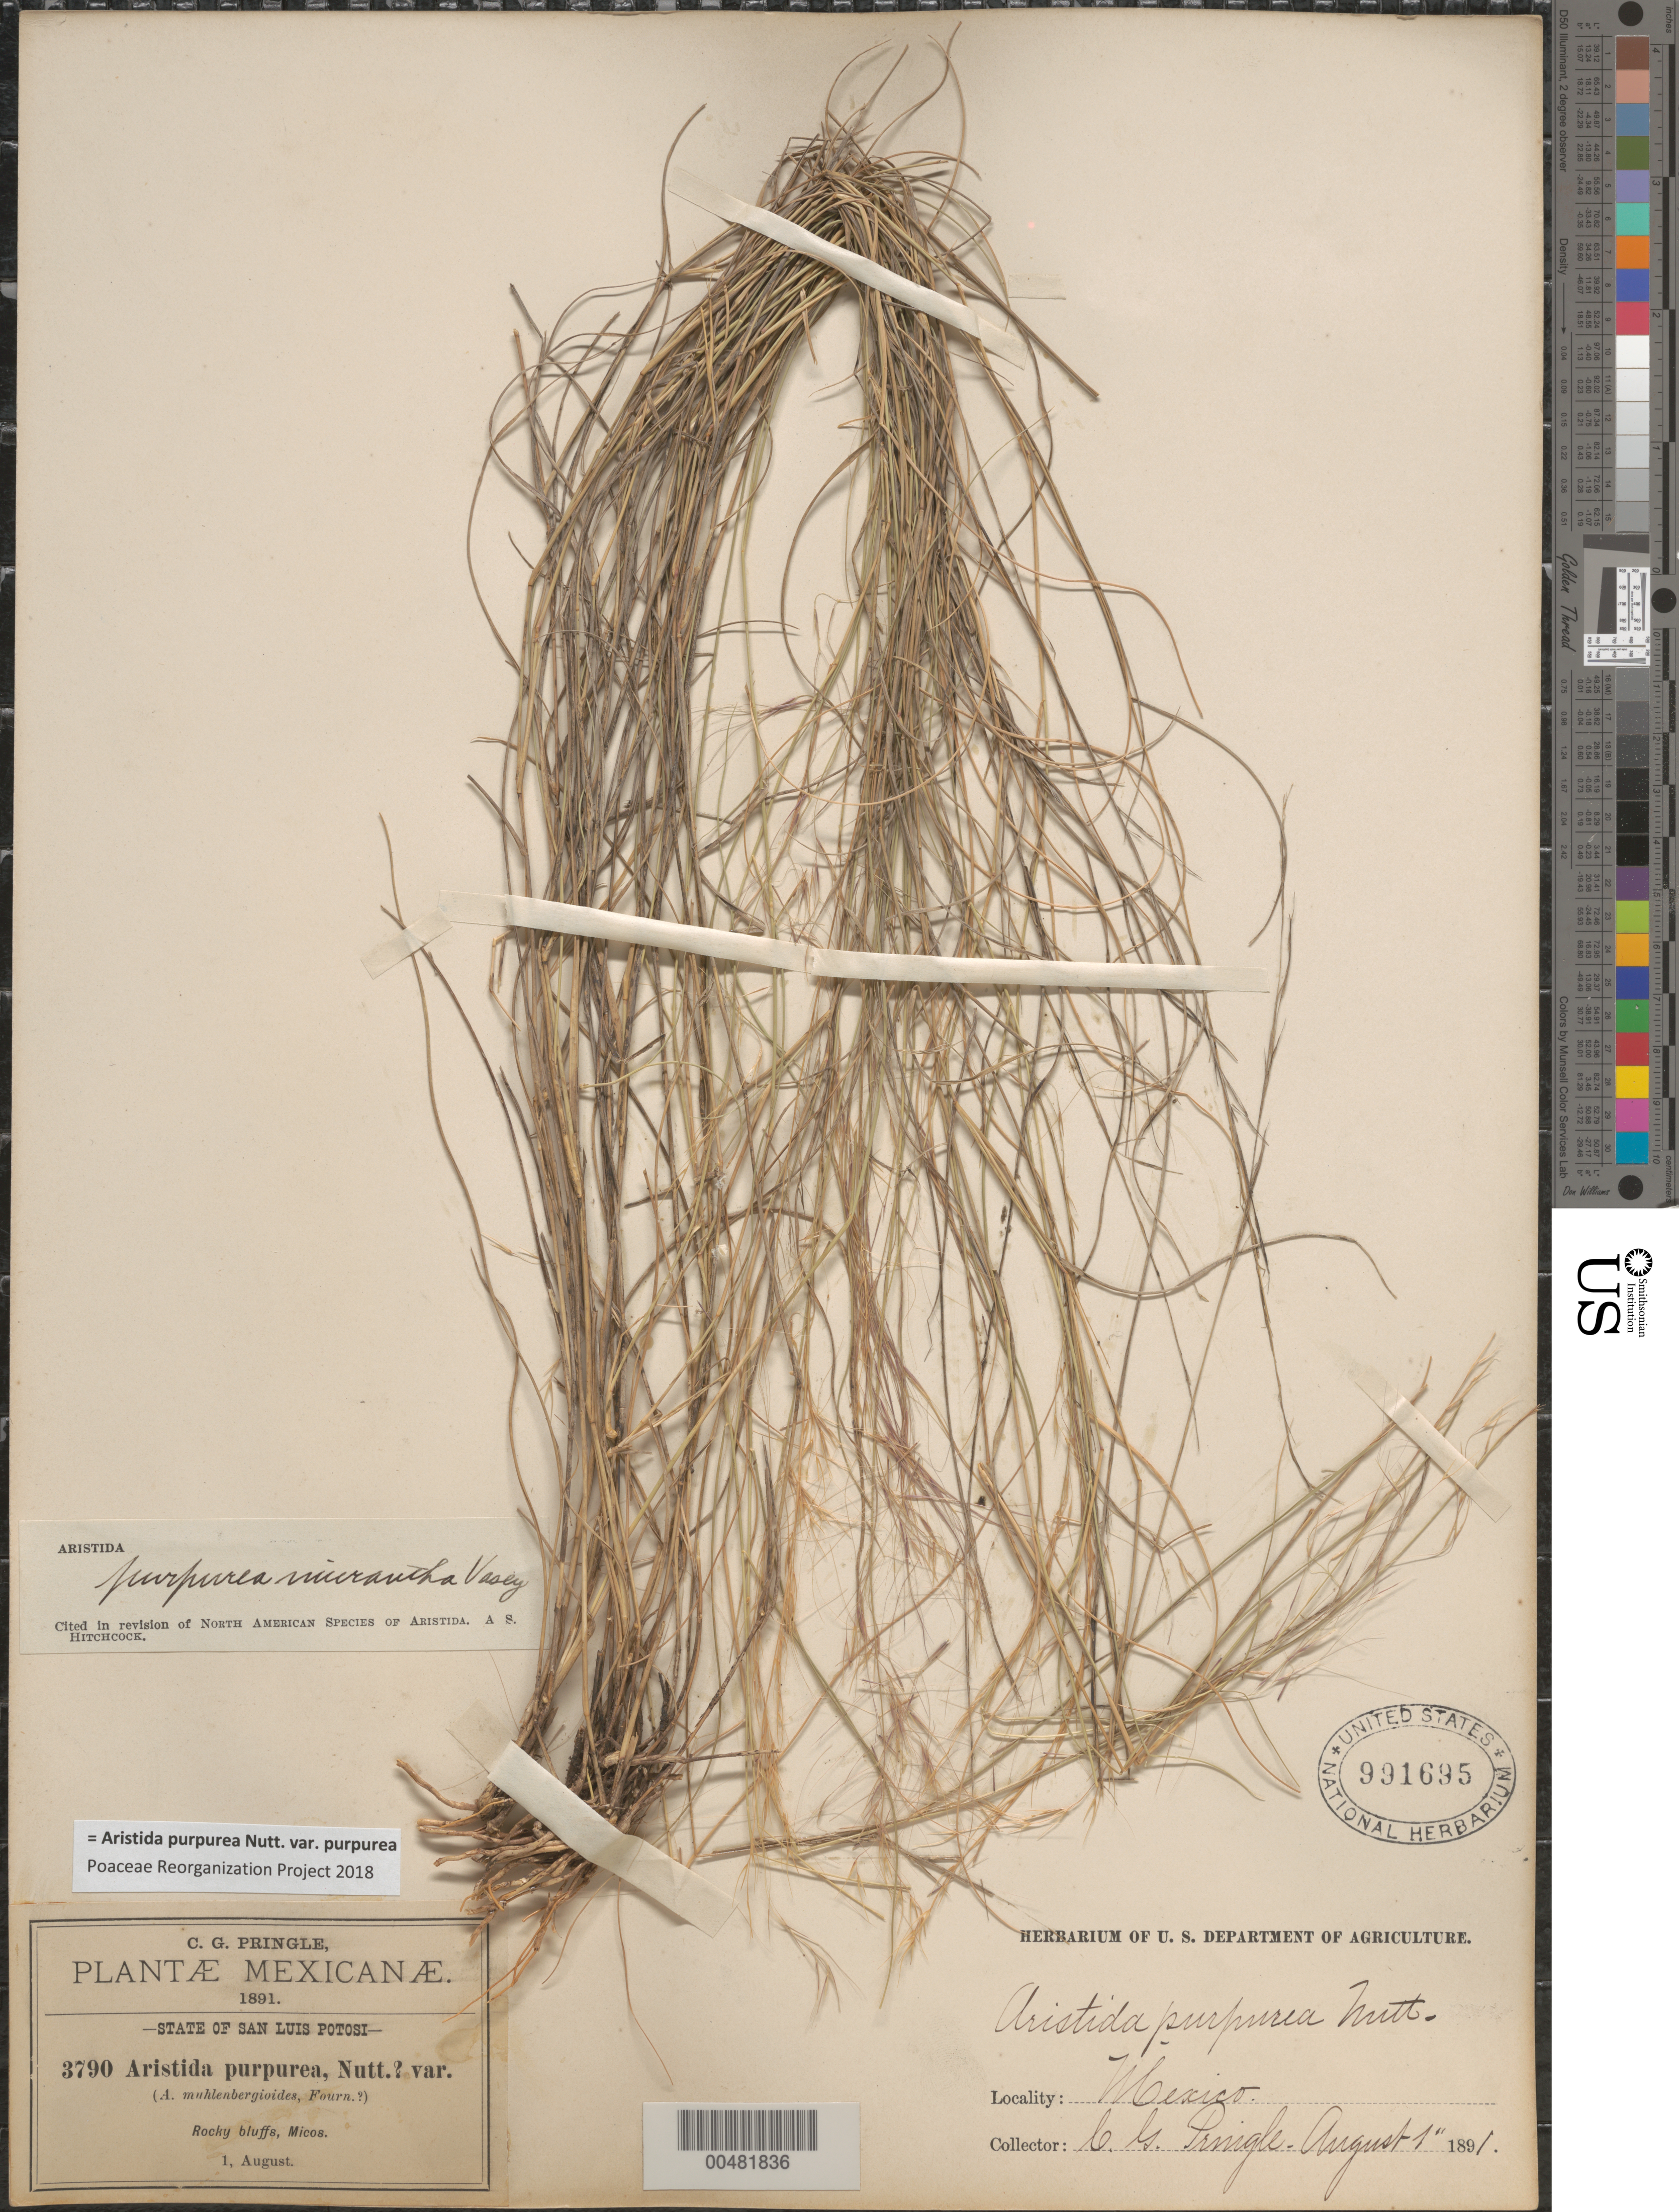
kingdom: Plantae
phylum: Tracheophyta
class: Liliopsida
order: Poales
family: Poaceae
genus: Aristida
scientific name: Aristida purpurea var. purpurea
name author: Nutt.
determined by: Poaceae Reorganization Project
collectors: C. G. Pringle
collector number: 3790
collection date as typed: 1 Aug 1891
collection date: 1891-08-01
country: Mexico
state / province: San Luis Potosi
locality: Rocky bluffs, Micos.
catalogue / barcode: US 991695